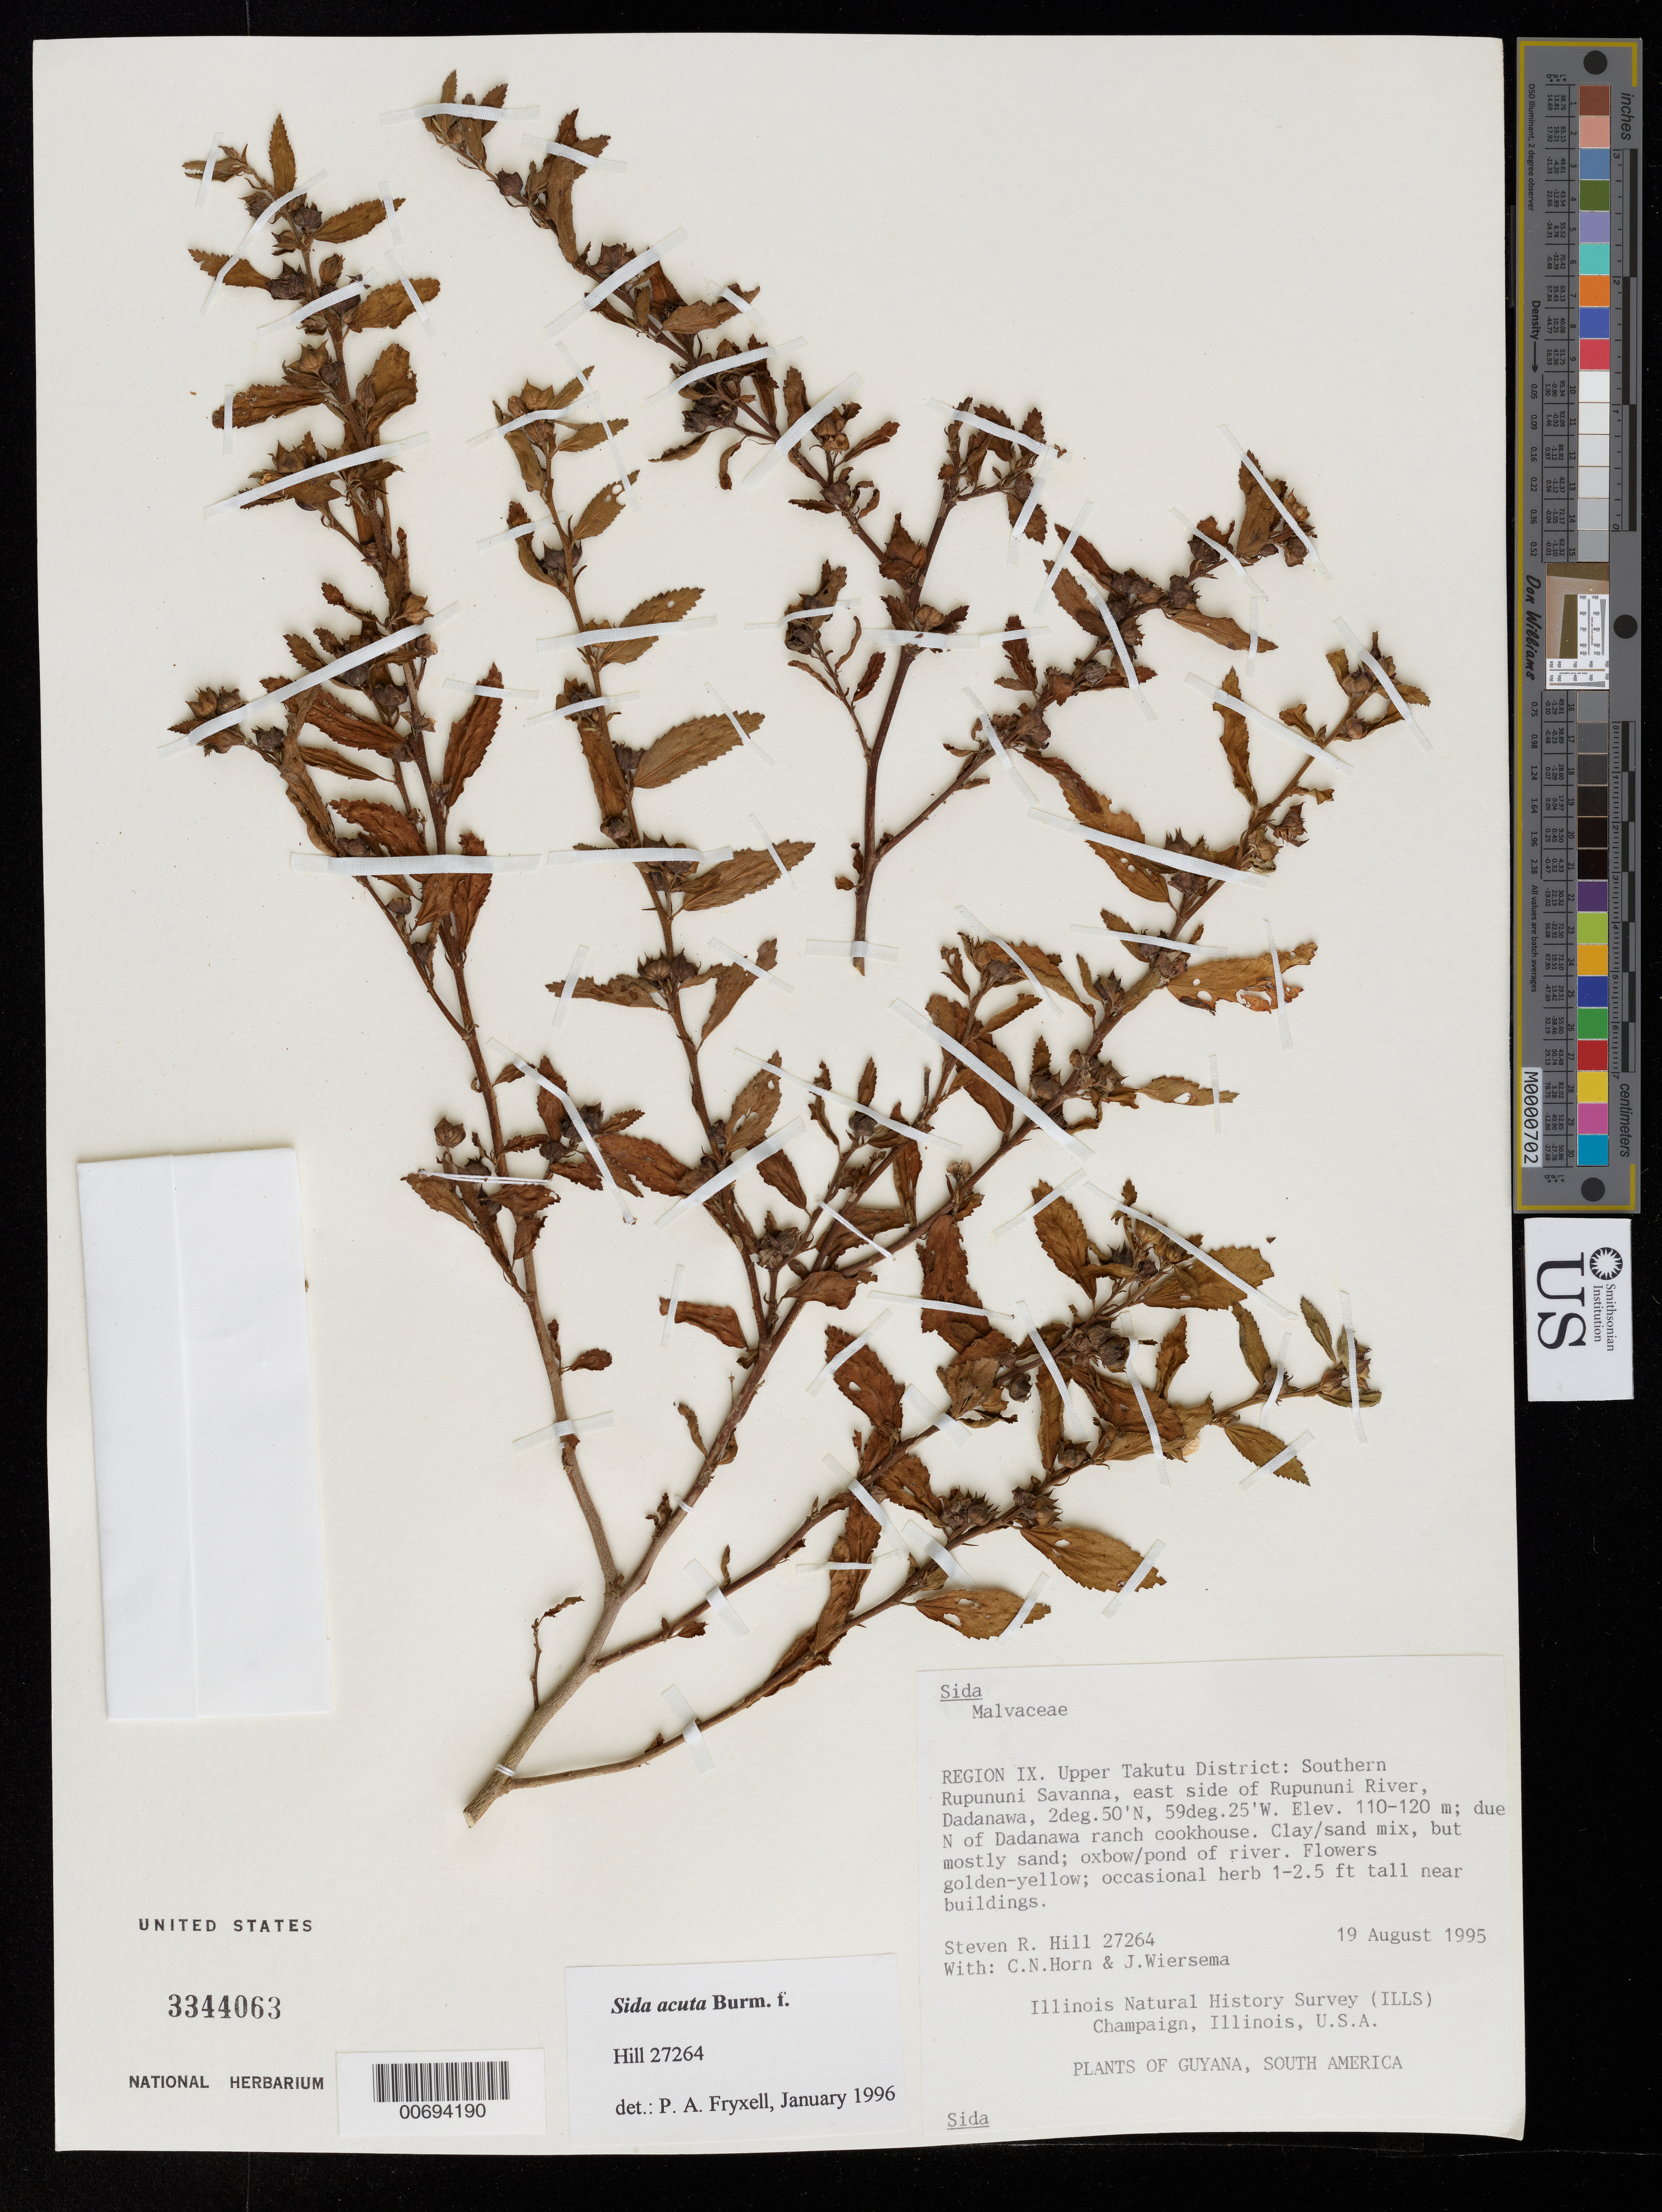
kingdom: Plantae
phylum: Tracheophyta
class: Magnoliopsida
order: Malvales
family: Malvaceae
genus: Sida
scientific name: Sida acuta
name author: Burm. f.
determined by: Fryxell, Paul A.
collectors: S. R. Hill, C. N. Horn & J. H. Wiersema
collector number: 27264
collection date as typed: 19-Aug-95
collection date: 1995-08-19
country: Guyana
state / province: U. Takutu-U. Essequibo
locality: Dadanawa, southern Rupununi Savanna, E side of Rupununi R.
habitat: Clay sand mix, mostly sand; oxbow/pond of river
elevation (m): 110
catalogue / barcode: US 3344063